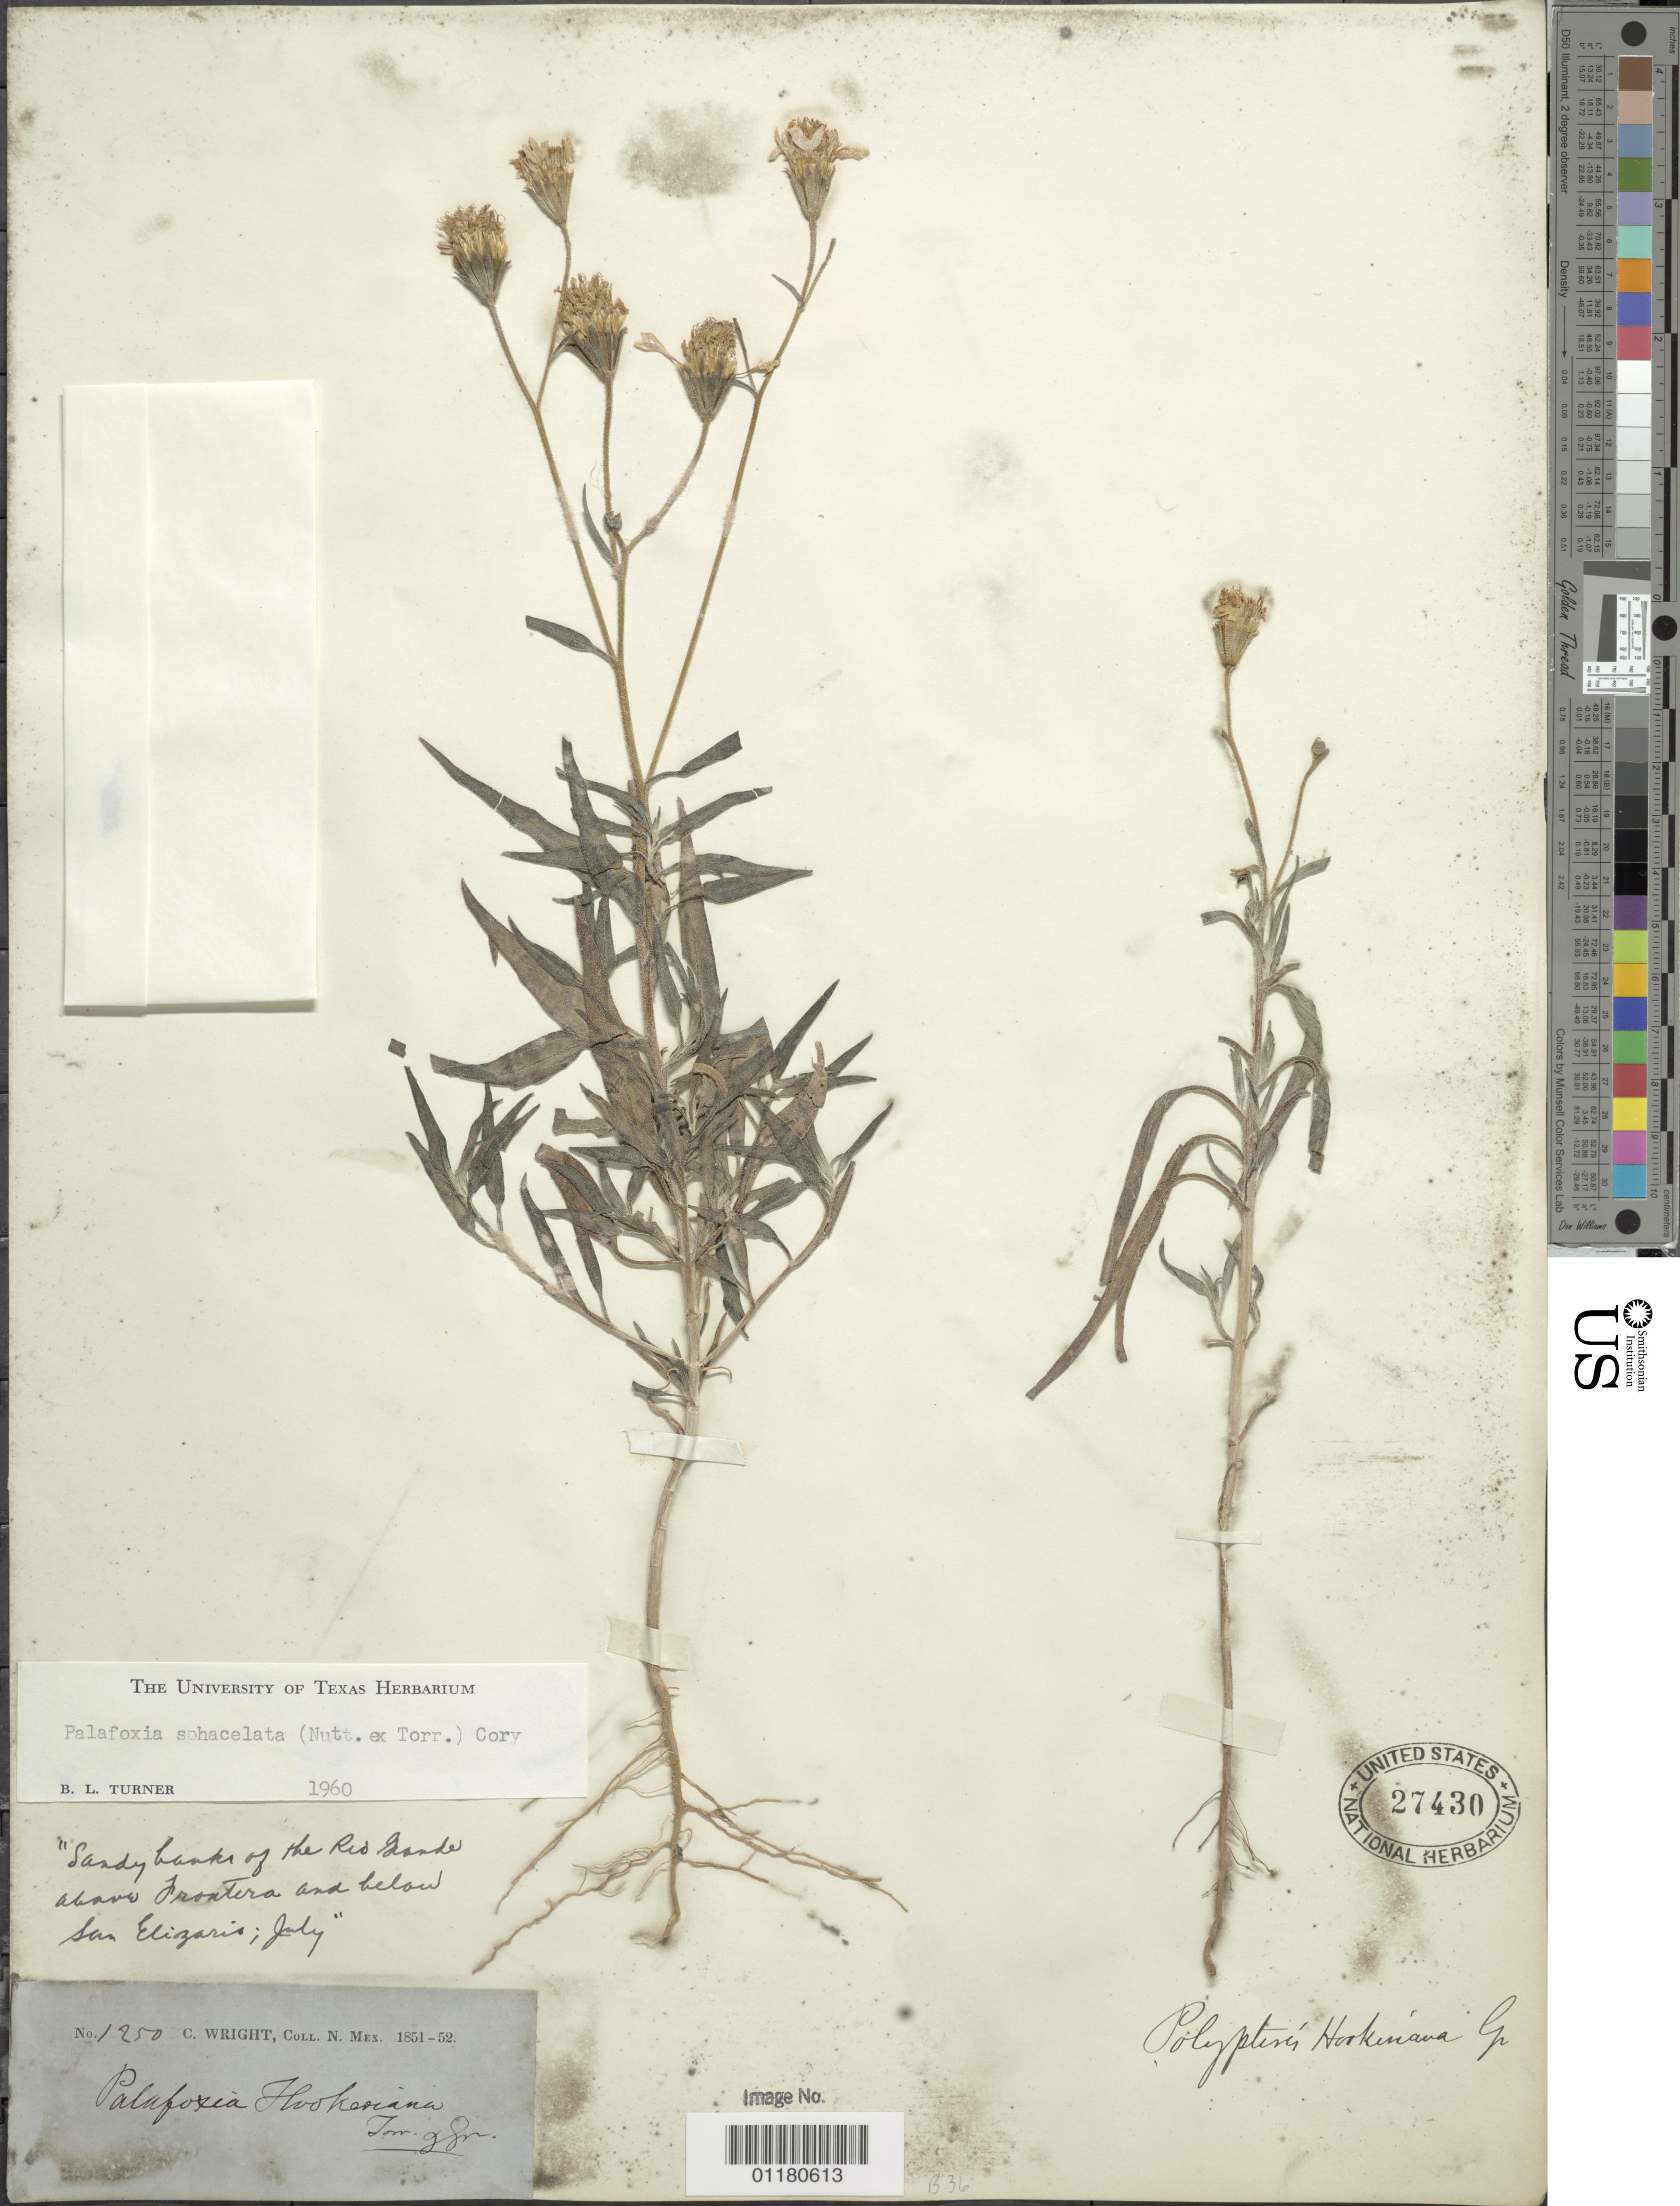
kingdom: Plantae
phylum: Tracheophyta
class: Magnoliopsida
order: Asterales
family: Asteraceae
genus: Palafoxia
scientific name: Palafoxia sphacelata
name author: (Nutt. ex Torr.) Cory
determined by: Turner, B. L.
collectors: C. Wright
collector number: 1250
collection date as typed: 1851 to -- --- 1852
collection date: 1851/1852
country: United States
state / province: New Mexico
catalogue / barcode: US 27430